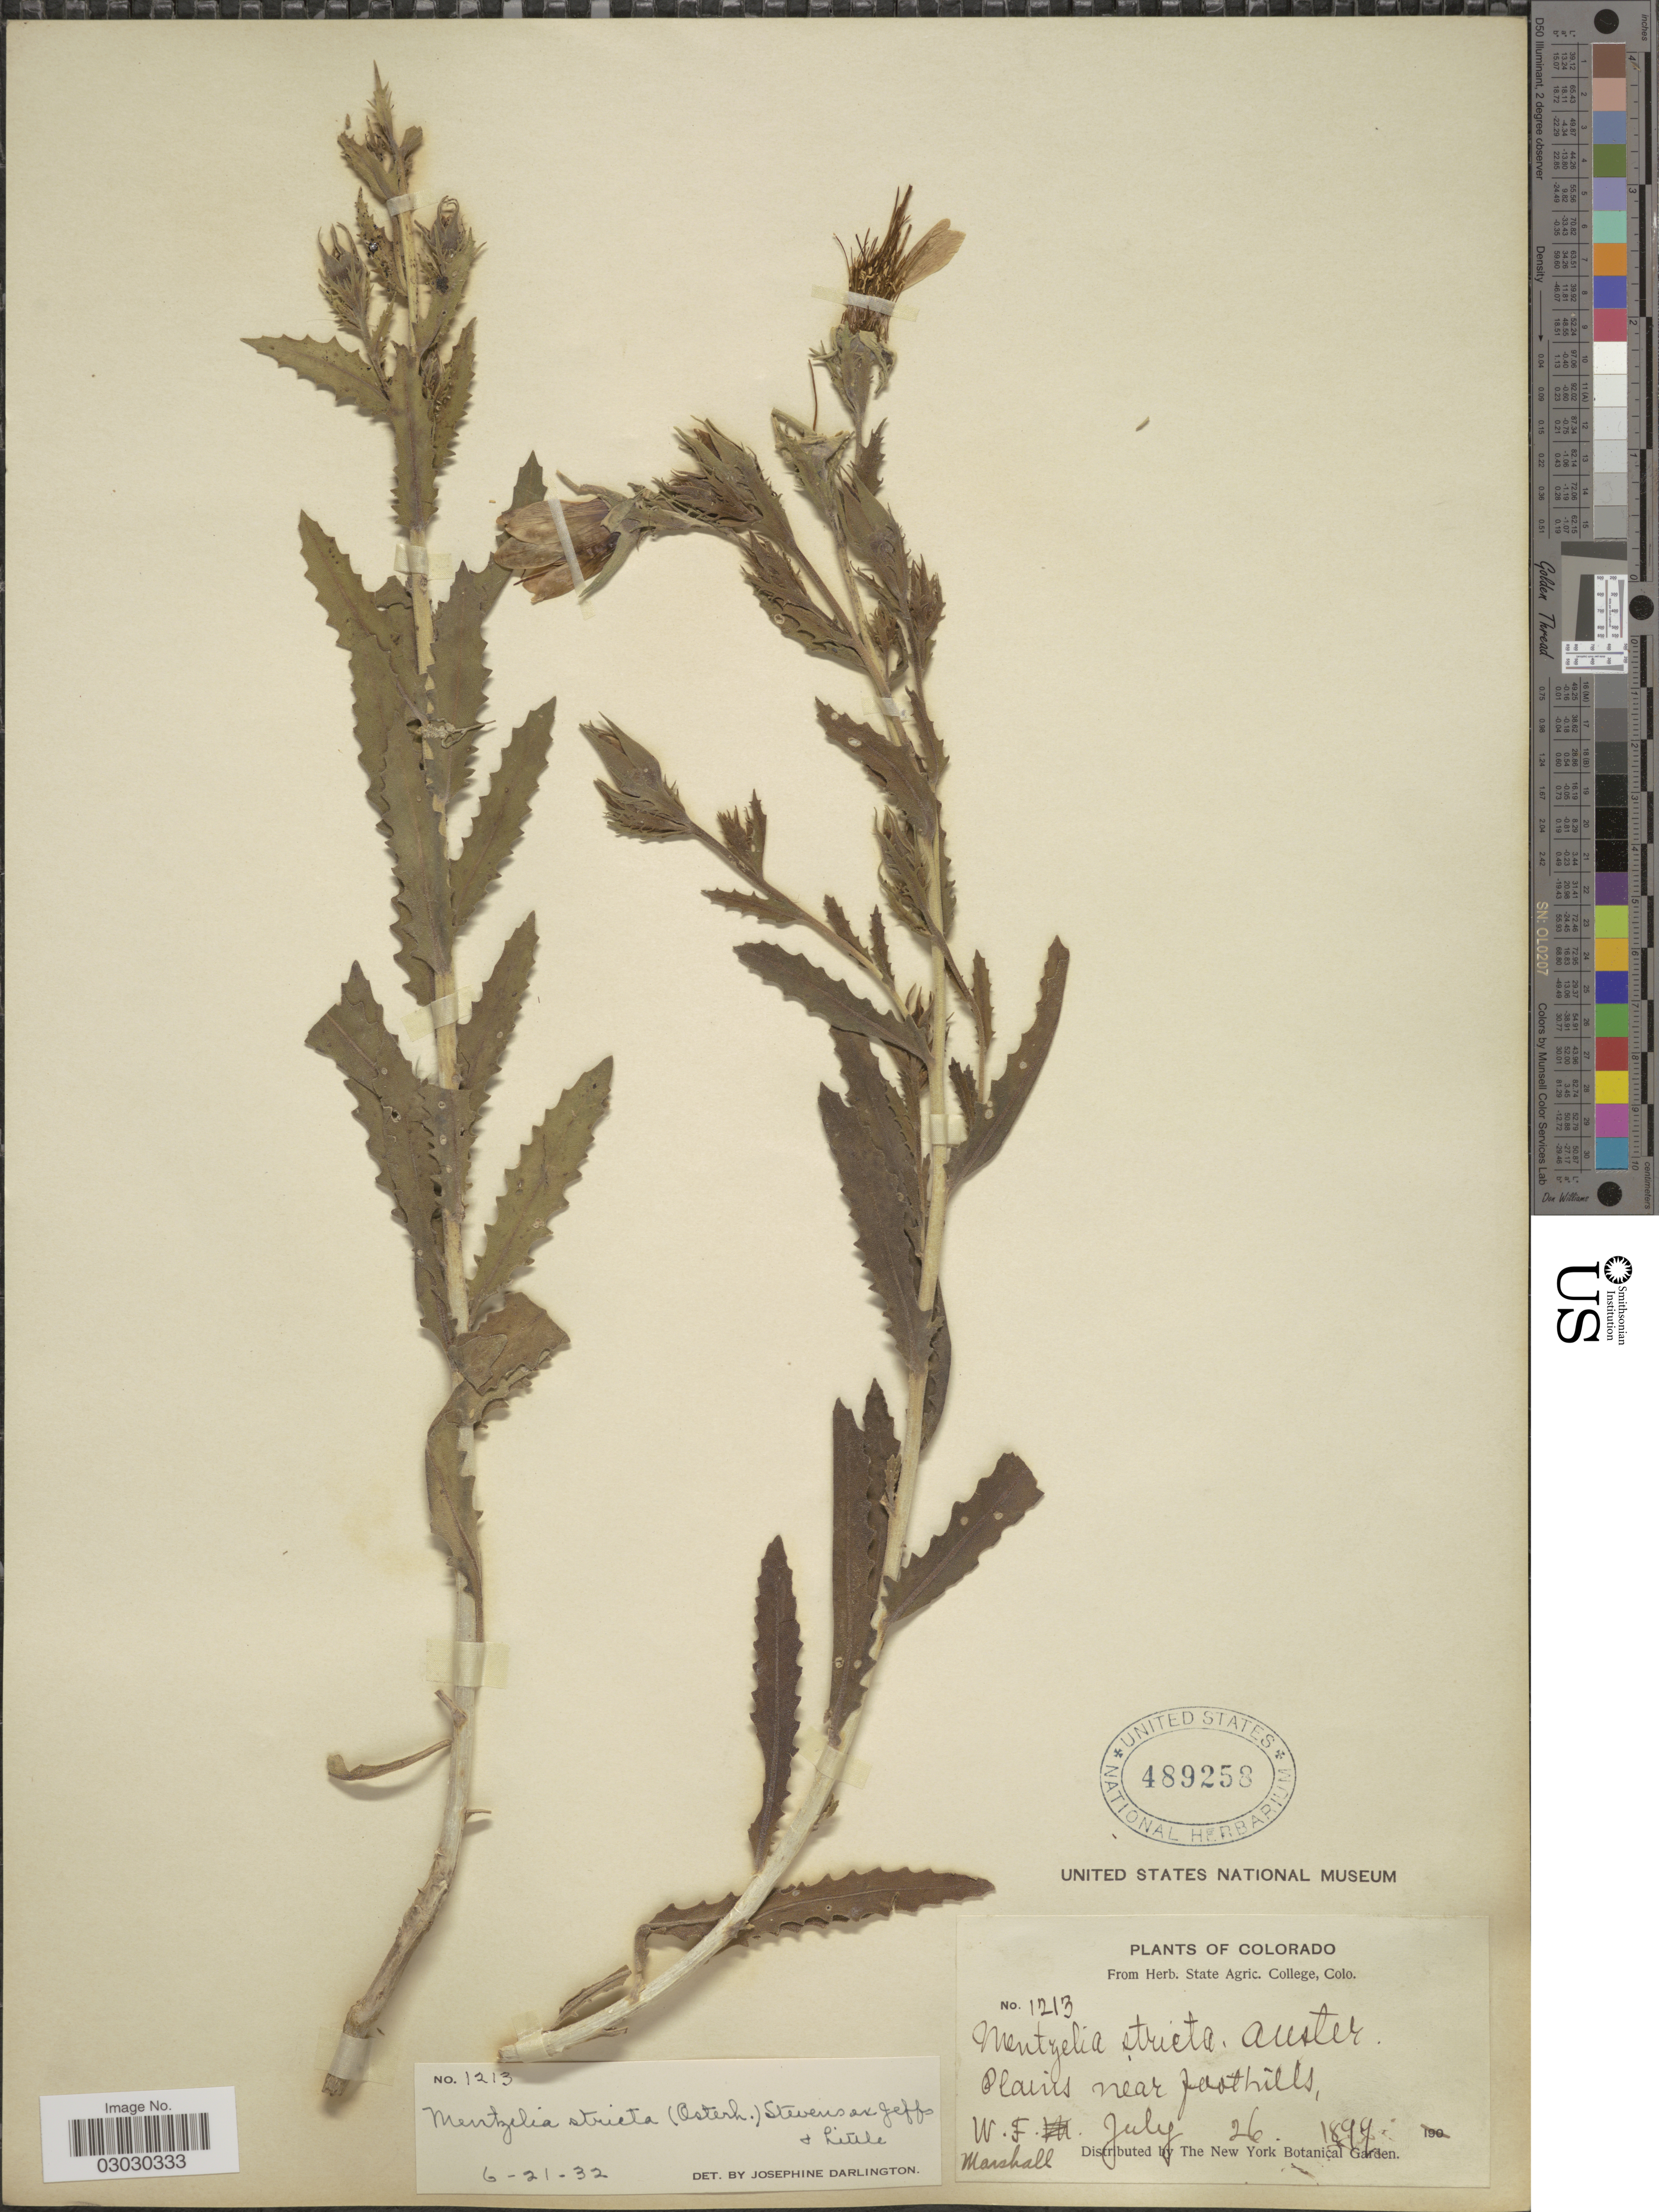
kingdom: Plantae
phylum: Tracheophyta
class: Magnoliopsida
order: Cornales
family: Loasaceae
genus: Mentzelia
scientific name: Mentzelia stricta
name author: (Osterh.) Stevens ex Jeffs & Little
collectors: W. F. Marshall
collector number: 1213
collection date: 1899-07-26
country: United States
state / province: Colorado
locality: Plains near foothills.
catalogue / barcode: US 489258